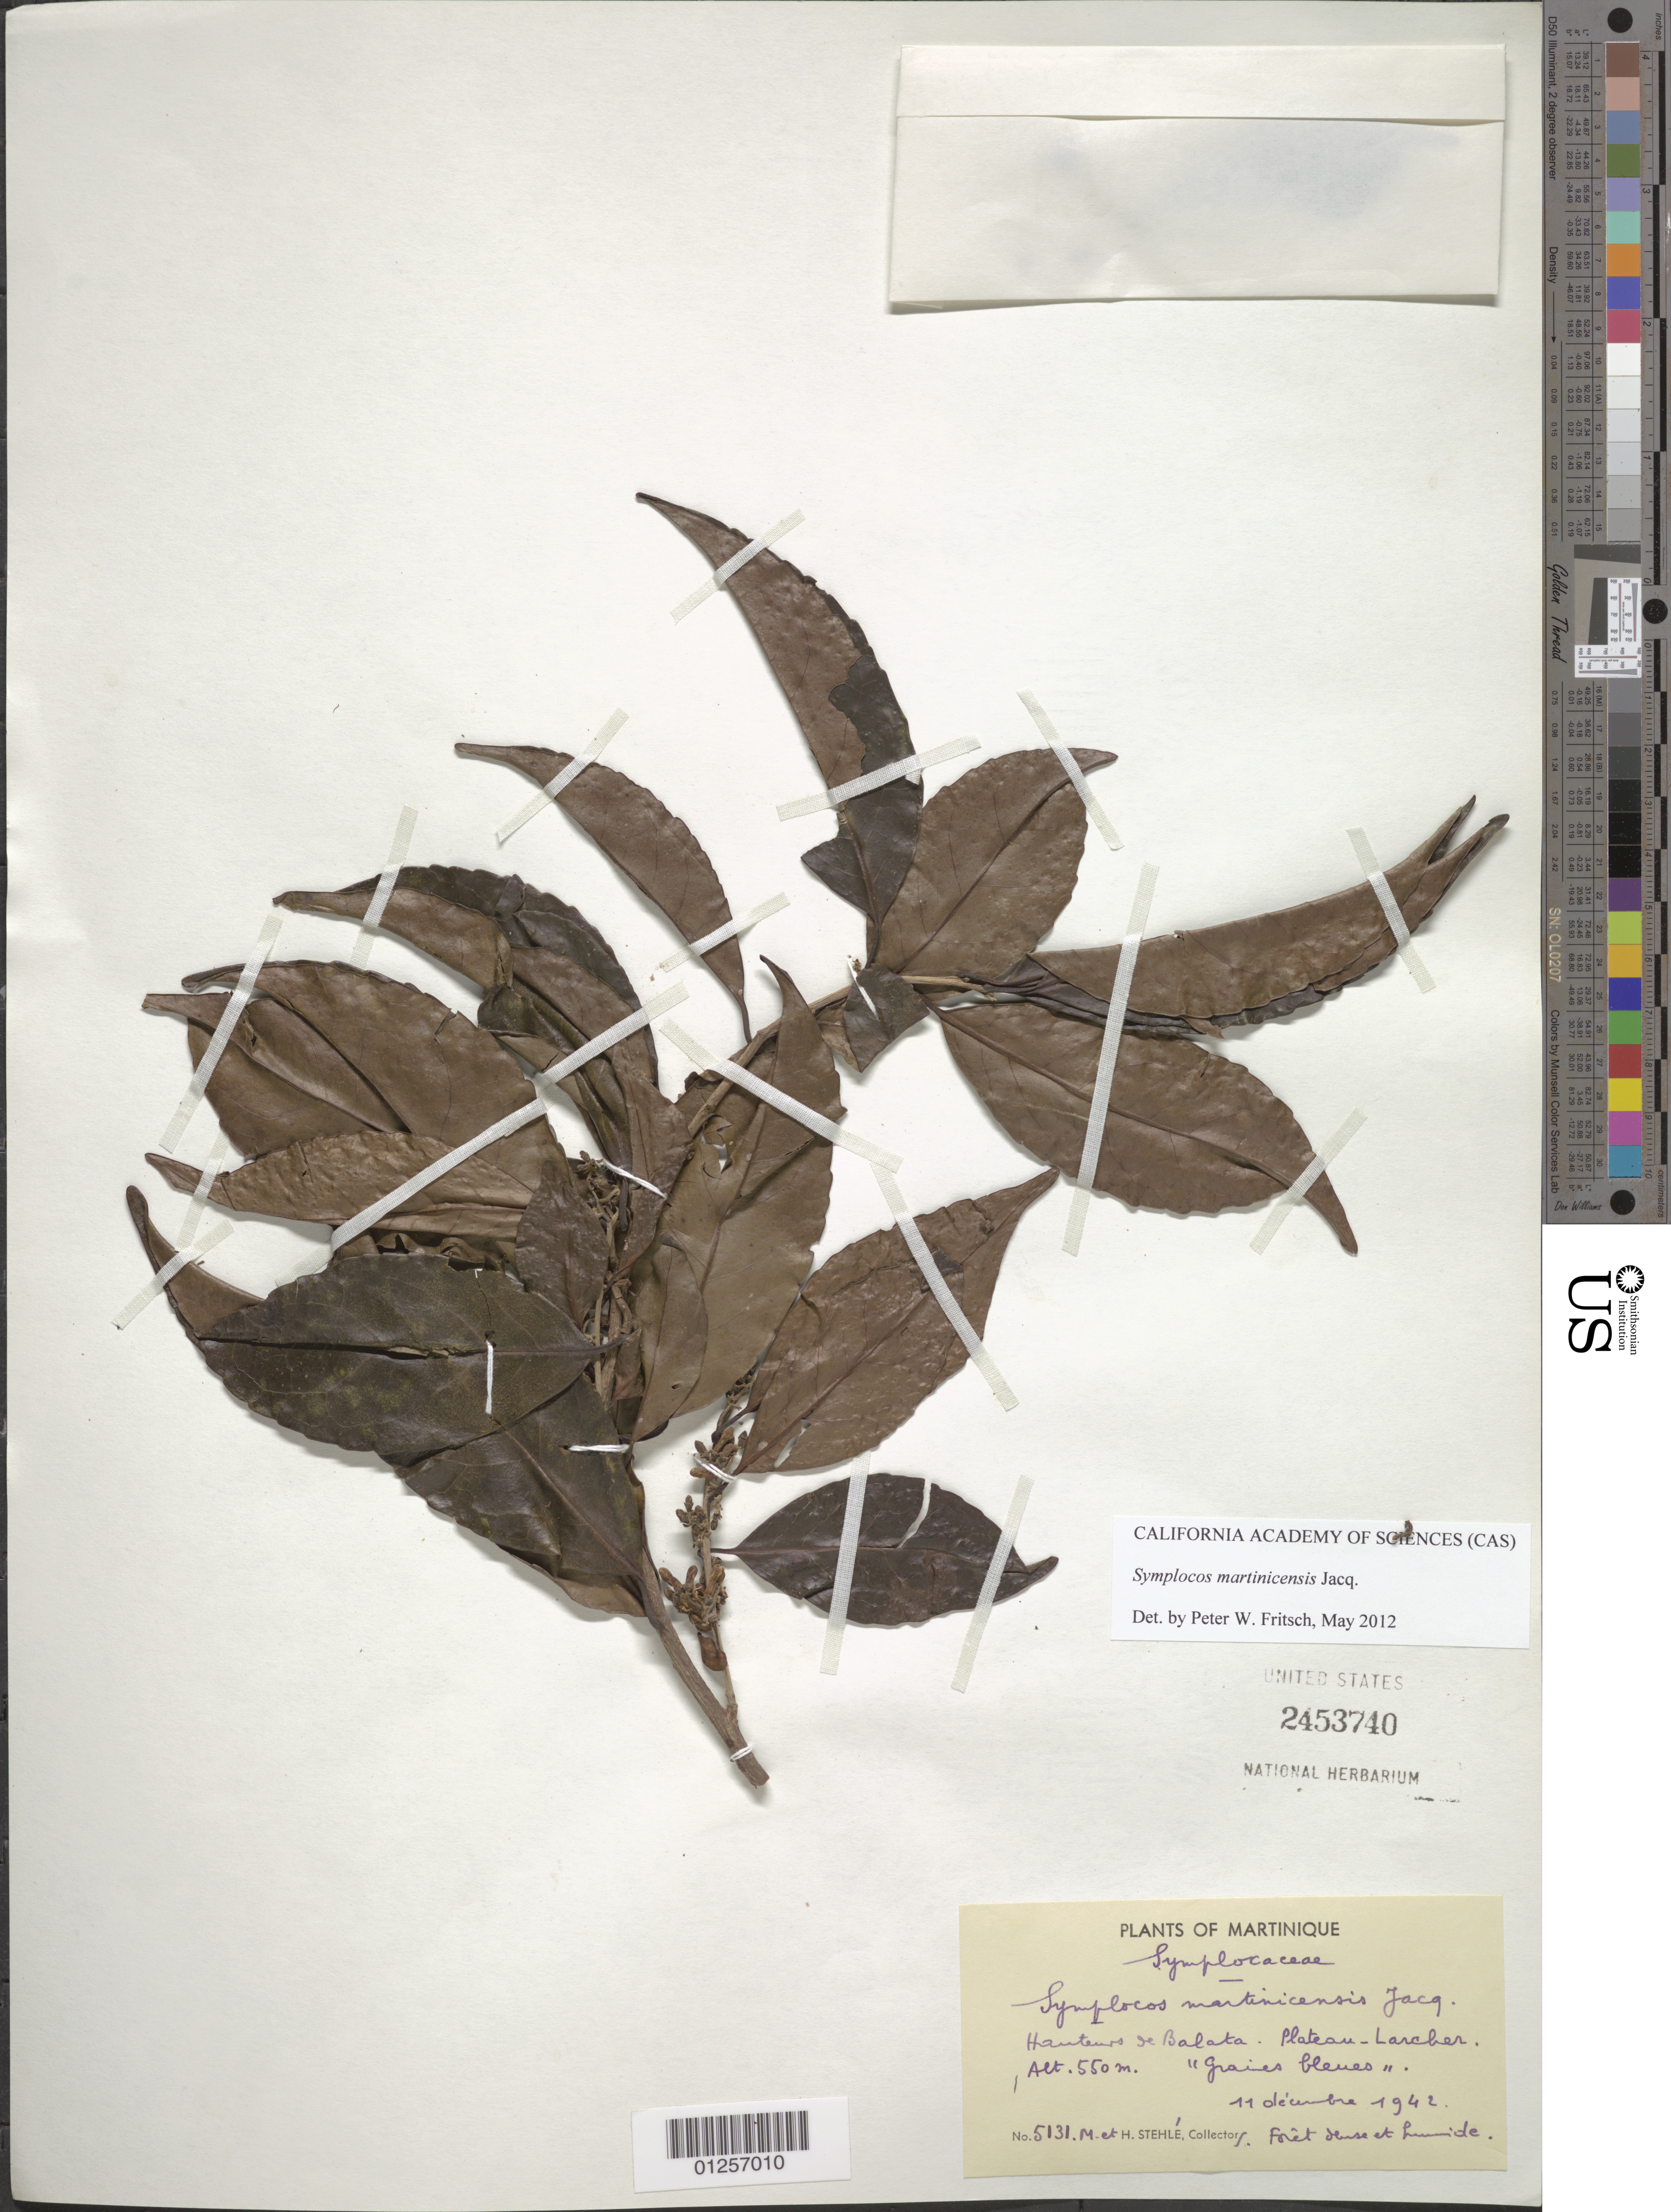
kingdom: Plantae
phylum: Tracheophyta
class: Magnoliopsida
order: Ericales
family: Symplocaceae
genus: Symplocos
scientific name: Symplocos martinicensis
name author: Jacq.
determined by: Fritsch, Peter W.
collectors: H. Stehlé & M. Stehlé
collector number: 5131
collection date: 1942-12-11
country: Martinique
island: Martinique I.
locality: Balata. Hauteurs de Balata. P lateau Larcher.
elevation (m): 550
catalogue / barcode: US 2453740